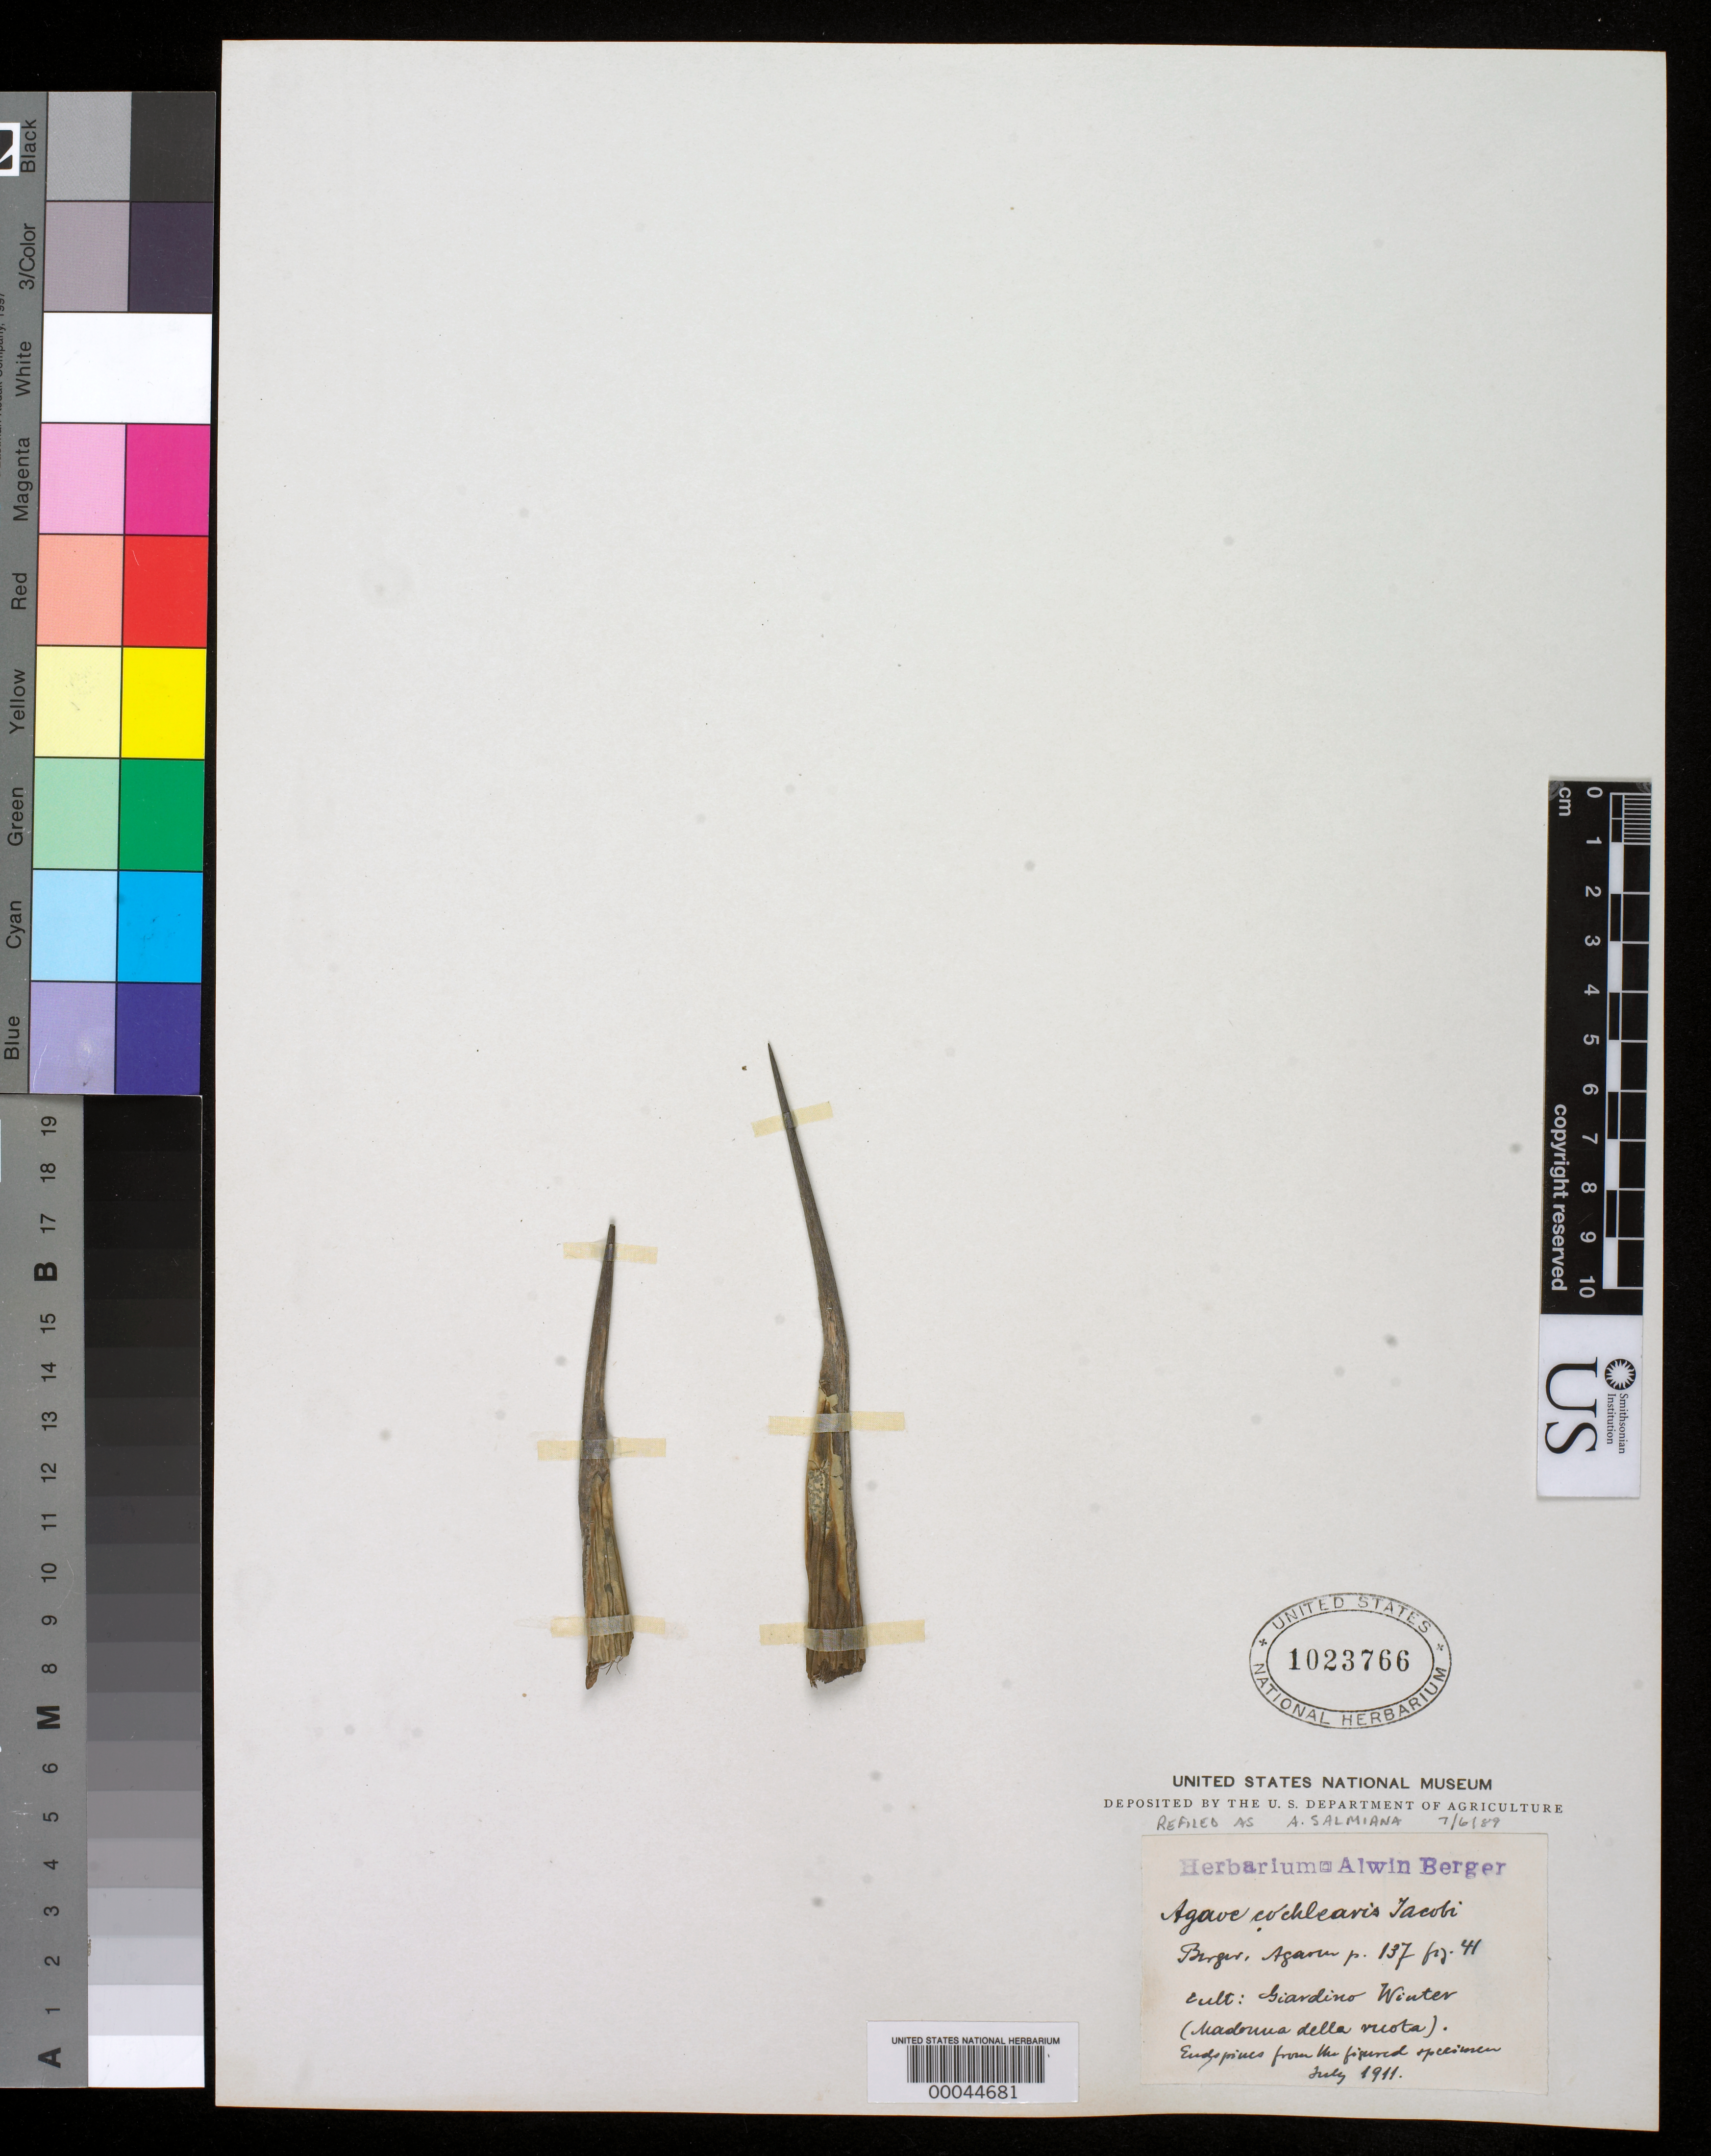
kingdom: Plantae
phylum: Tracheophyta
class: Liliopsida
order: Asparagales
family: Asparagaceae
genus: Agave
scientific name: Agave salmiana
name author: Otto ex Salm-Dyck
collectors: ex herb. A. Berger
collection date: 1909-06-02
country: Mexico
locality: Cultivated at La Mortola, Italy.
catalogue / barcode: US 1023766